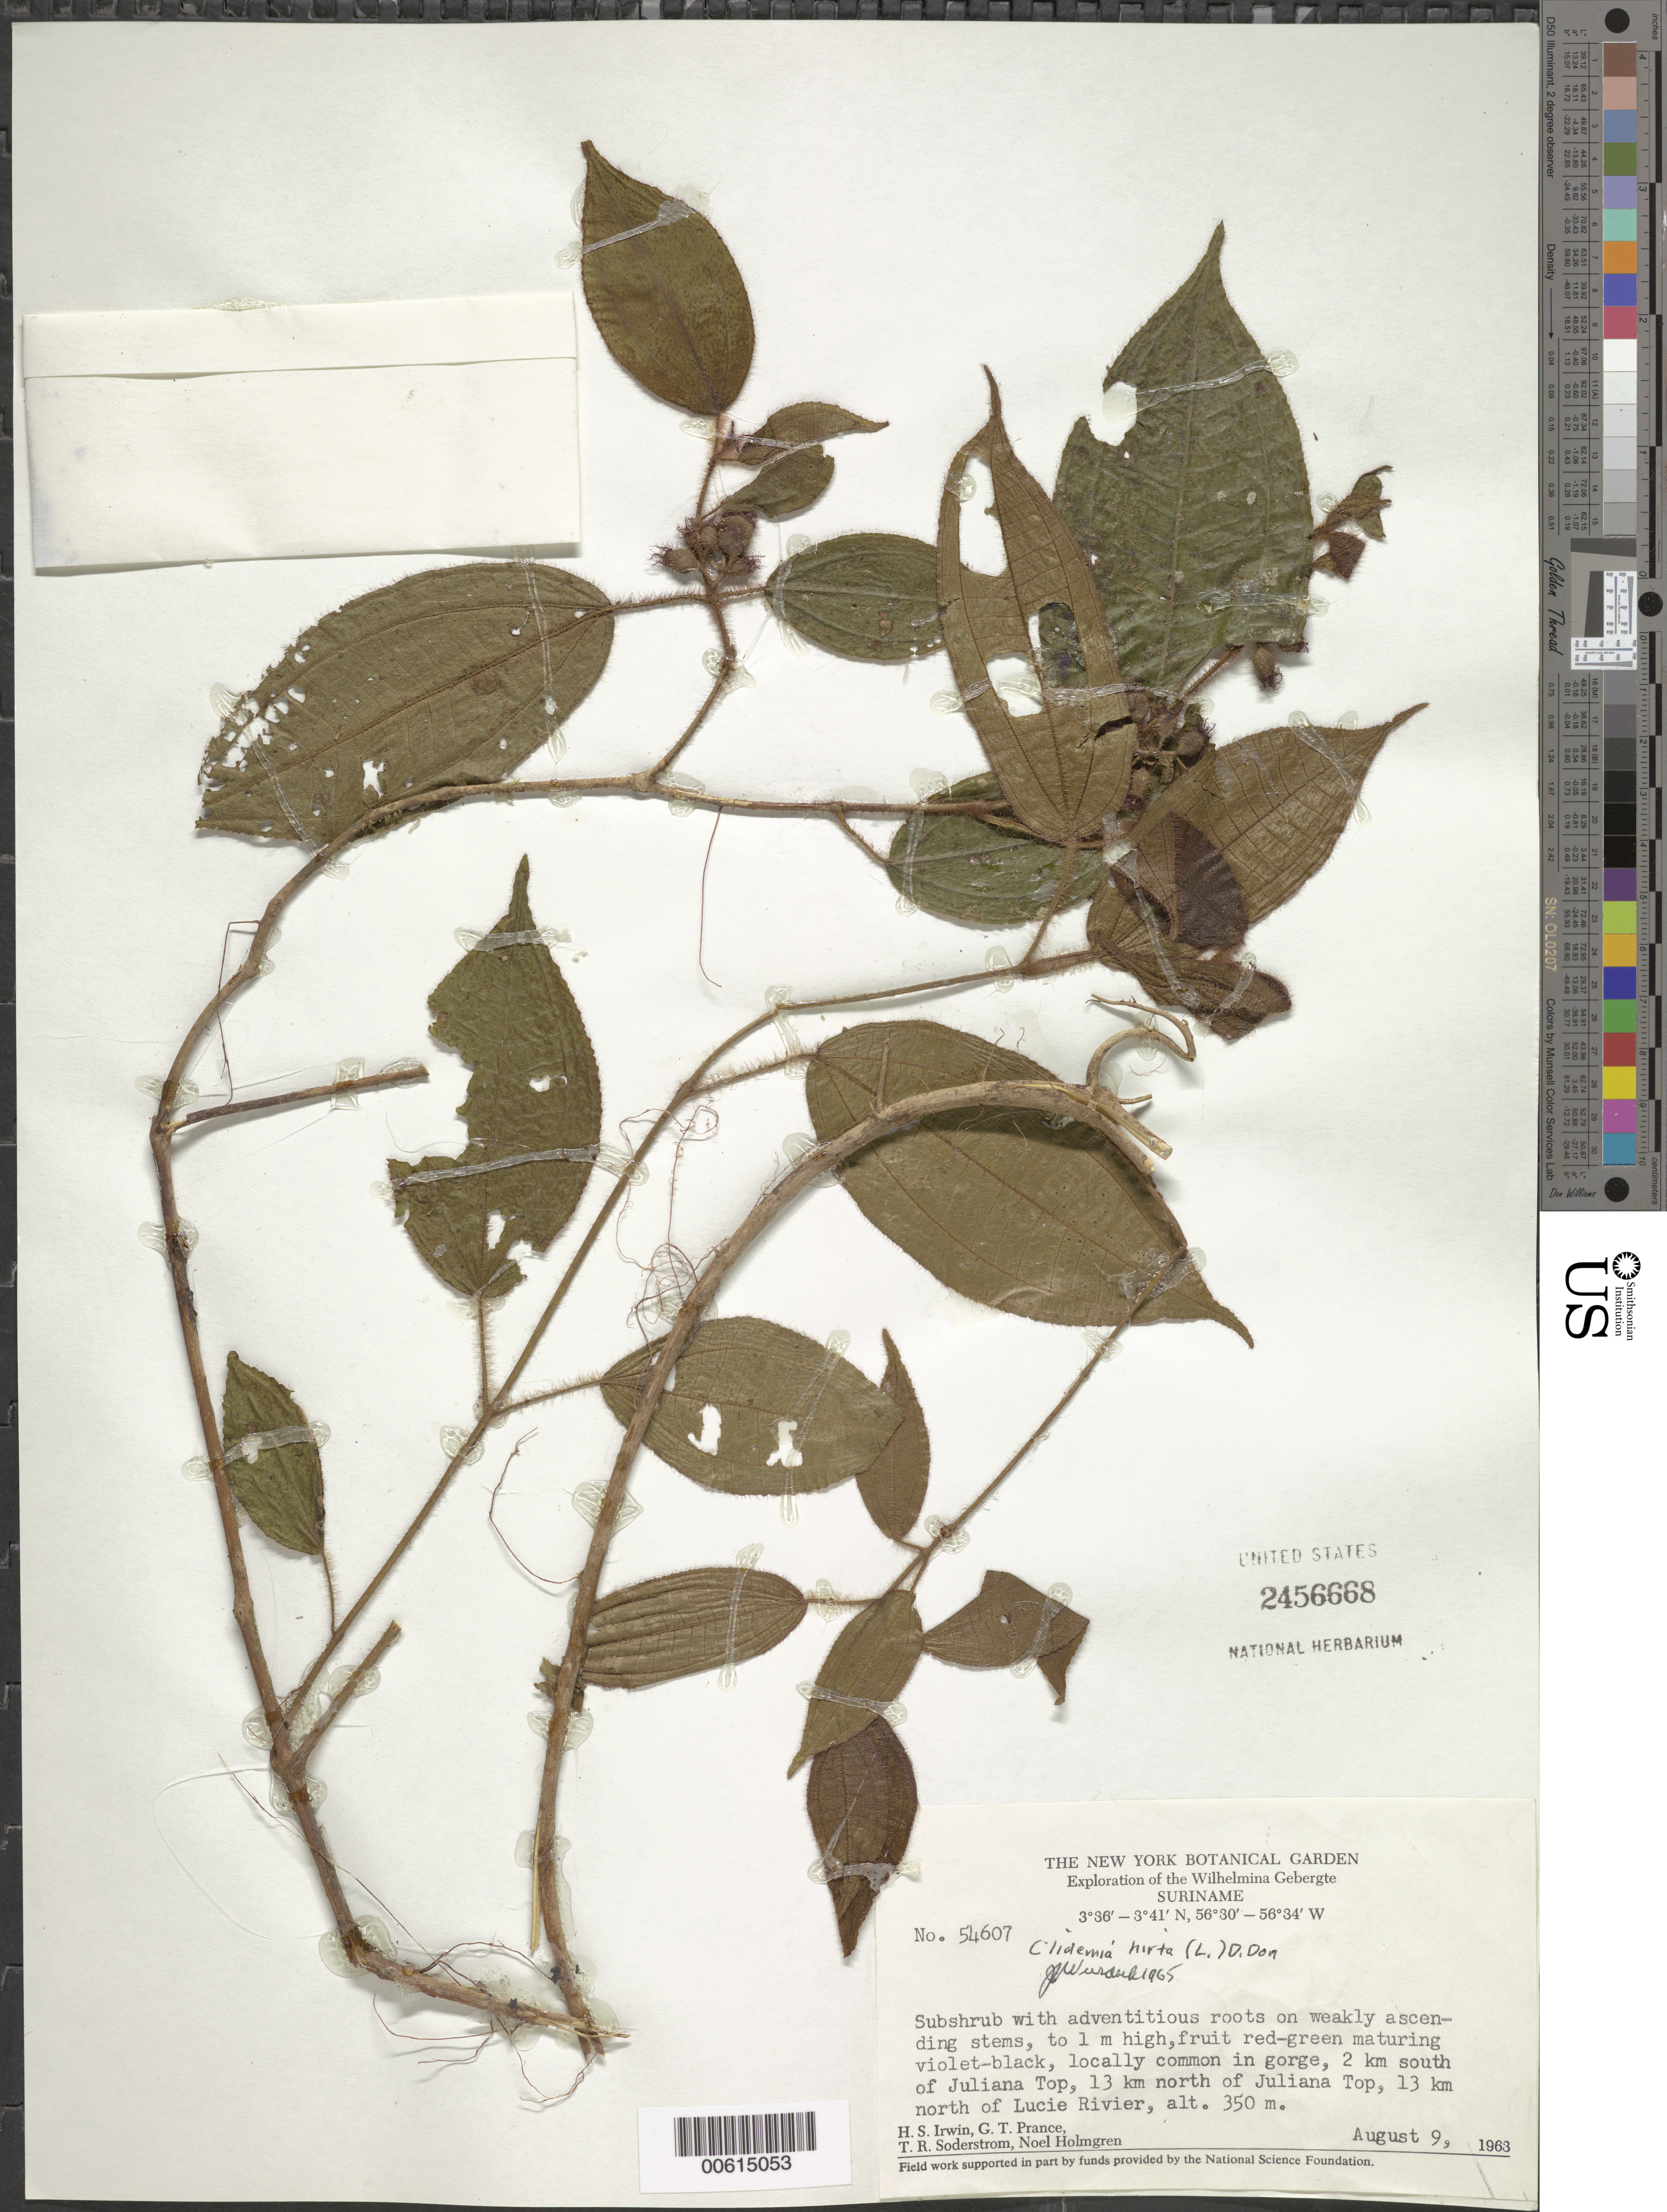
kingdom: Plantae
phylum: Tracheophyta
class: Magnoliopsida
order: Myrtales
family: Melastomataceae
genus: Clidemia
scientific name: Clidemia hirta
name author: (L.) D. Don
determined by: Wurdack, John J., (US), US (UNITED STATES)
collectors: H. Irwin, G. T. Prance, T. R. Soderstrom & N. H. Holmgren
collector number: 54607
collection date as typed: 9-Aug-63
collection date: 1963-08-09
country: Suriname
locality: Wilhelminagebergte (Wilhelmina Mts.), 2 km S of Juliana Top, 13 km N of Lucie R.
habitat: Gorge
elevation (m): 350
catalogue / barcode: US 2456668